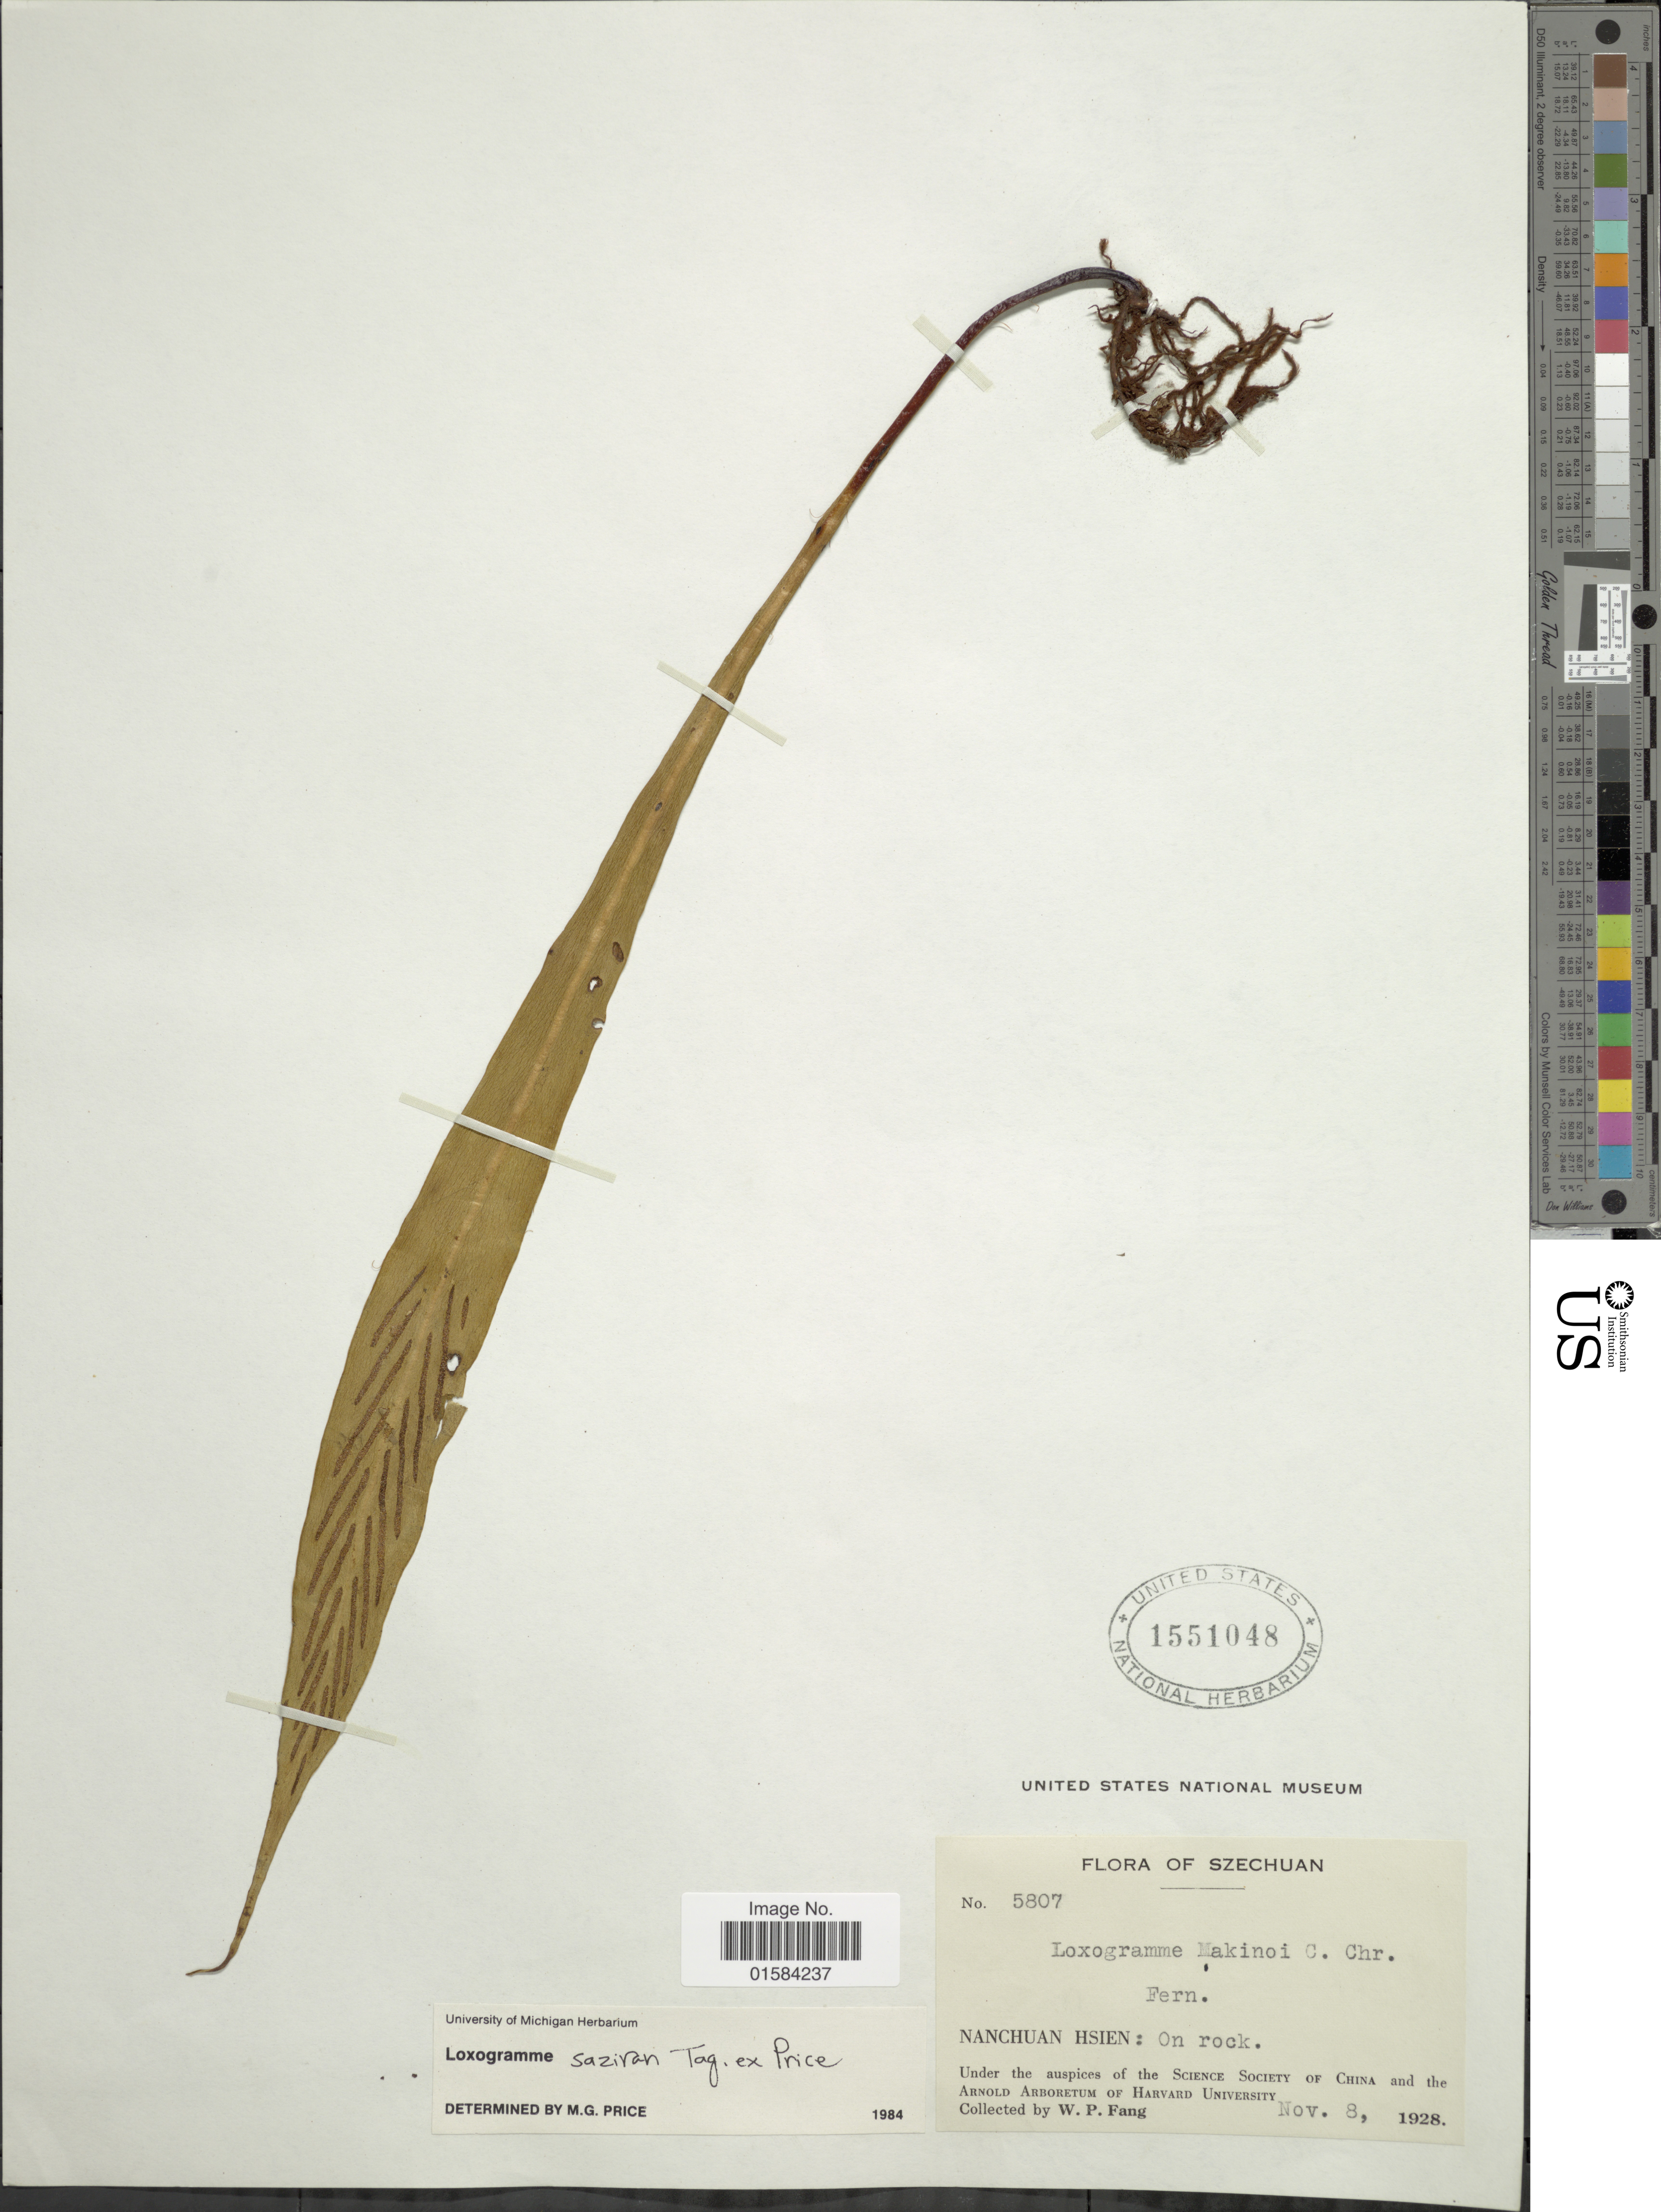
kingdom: Plantae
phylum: Tracheophyta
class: Polypodiopsida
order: Polypodiales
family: Polypodiaceae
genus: Loxogramme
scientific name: Loxogramme saziran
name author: Tagawa ex M.G. Price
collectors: J. T. Baldwin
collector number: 9442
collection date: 1947-09-23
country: Liberia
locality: Central Province: Sanokwele District: Siaple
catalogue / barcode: US 2080977